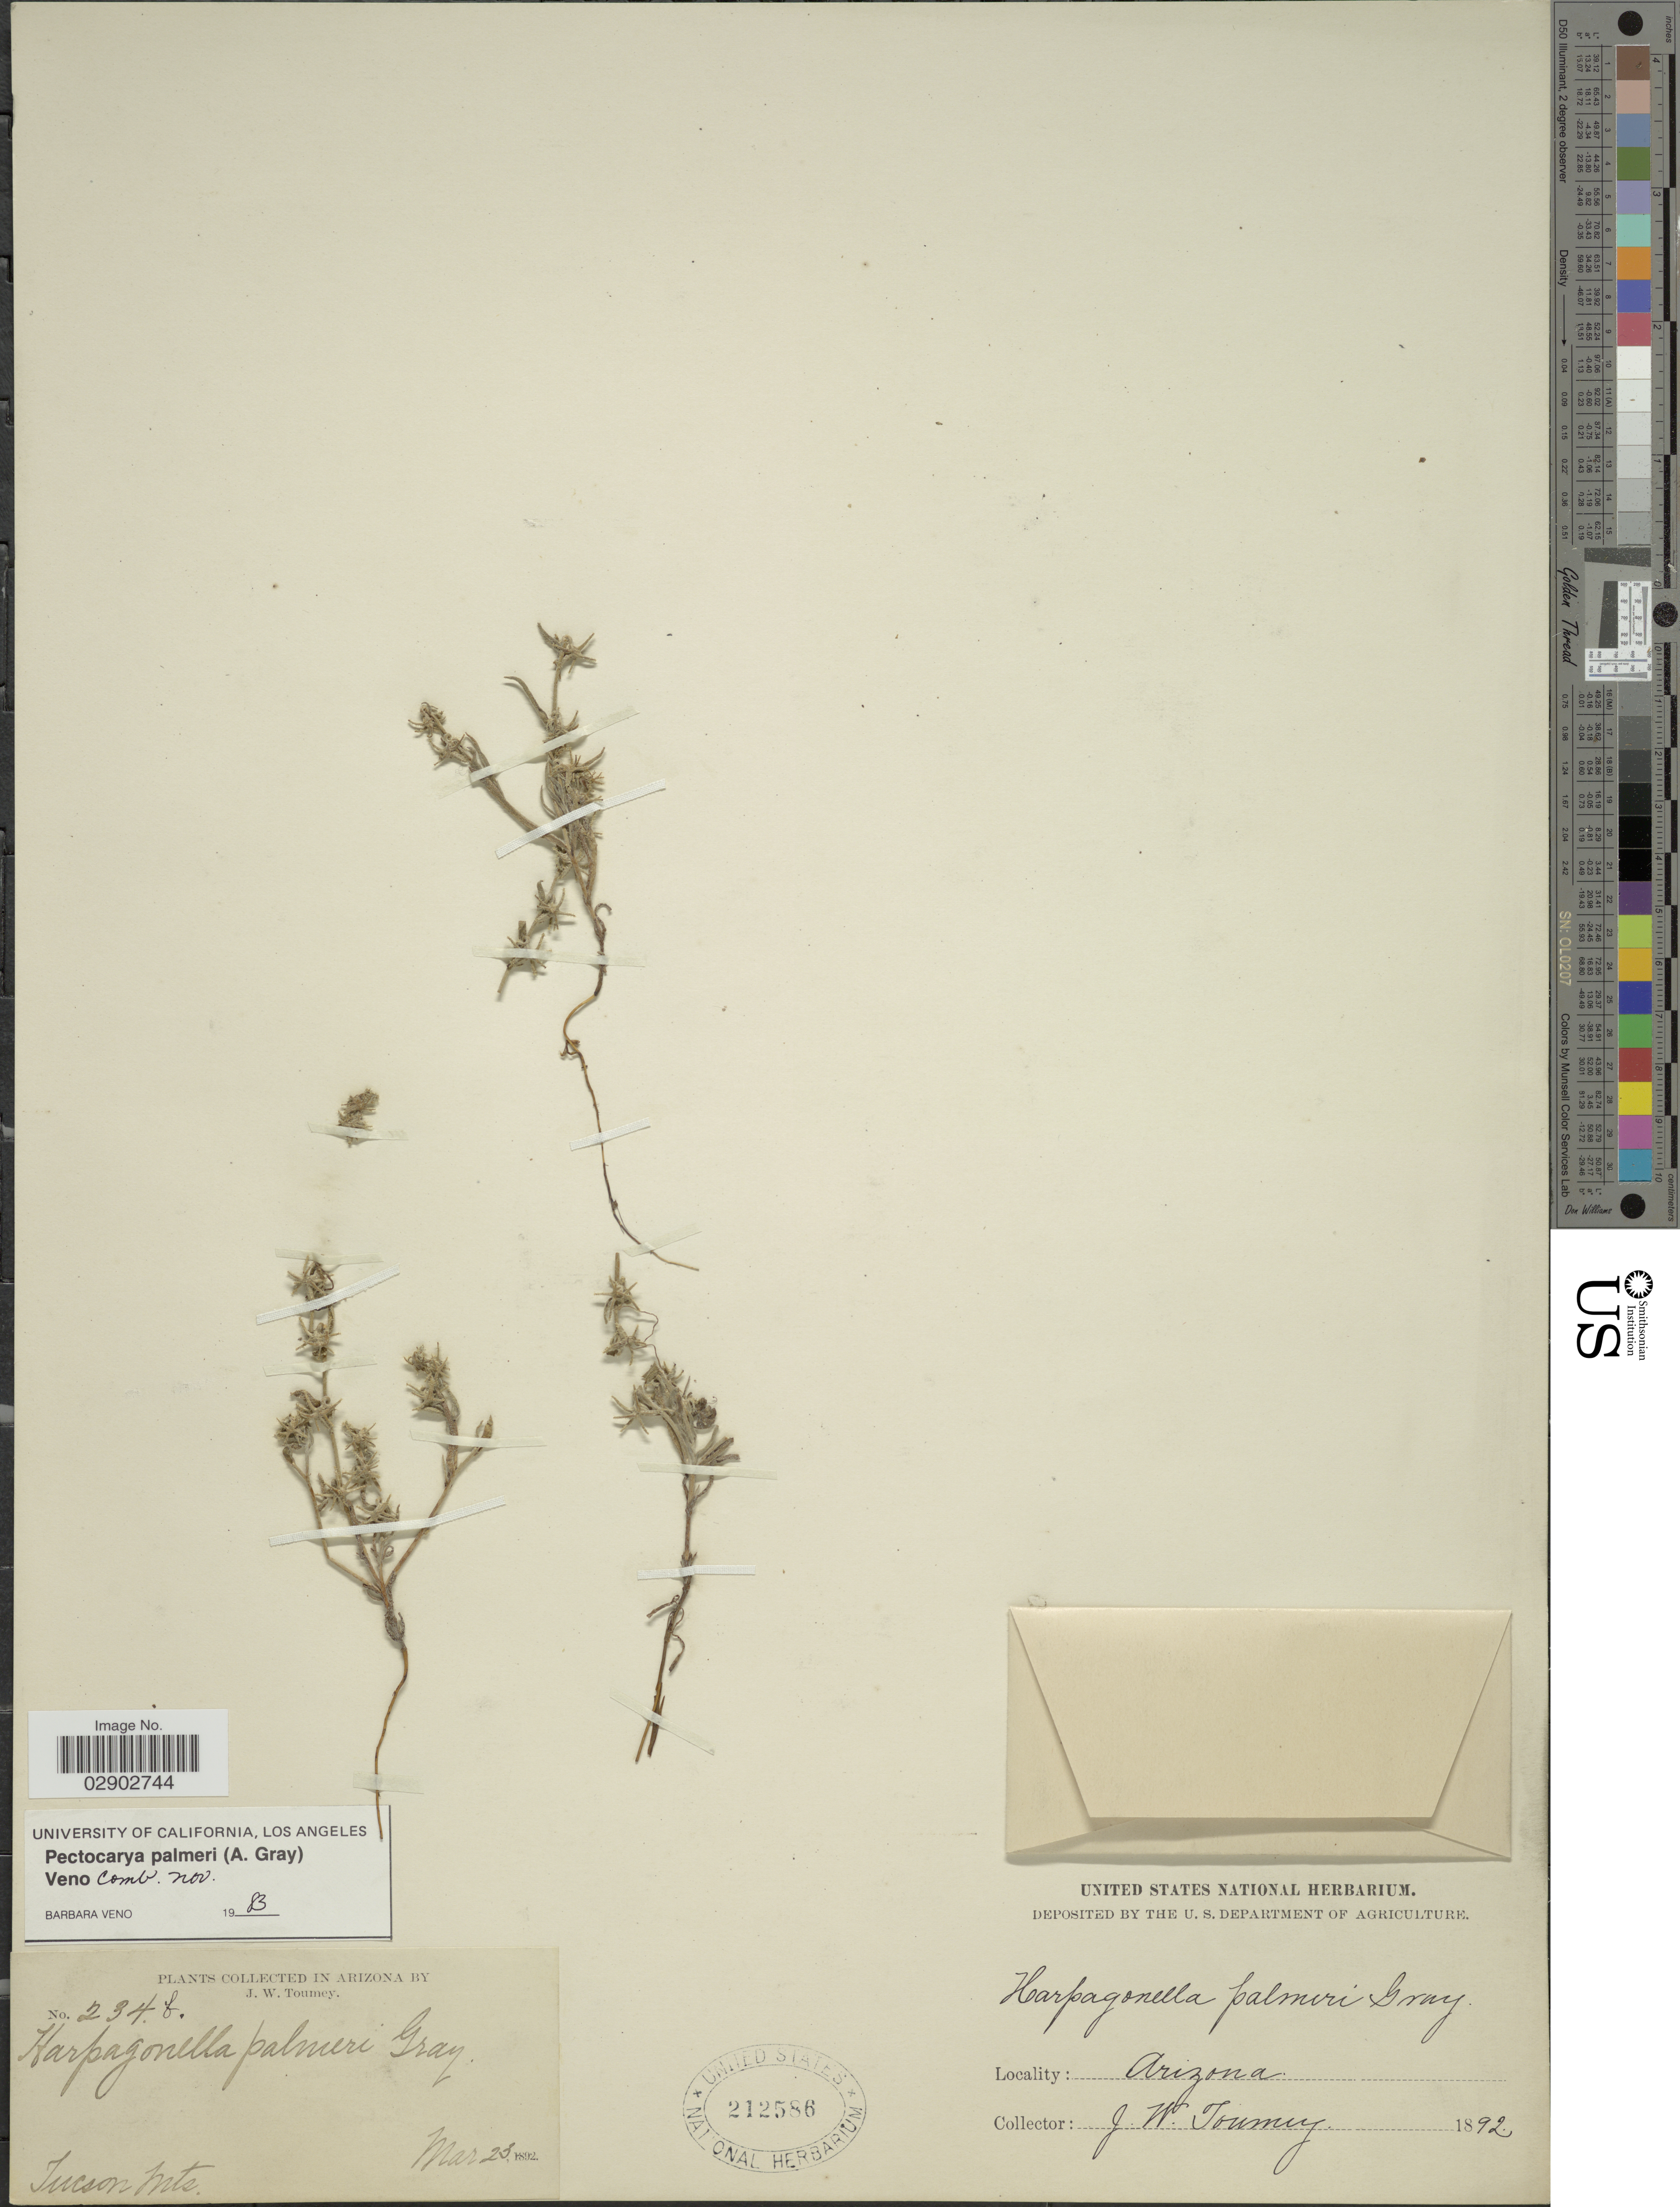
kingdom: Plantae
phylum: Tracheophyta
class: Magnoliopsida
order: Boraginales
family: Boraginaceae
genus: Harpagonella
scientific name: Harpagonella palmeri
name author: A. Gray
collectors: J. W. Toumey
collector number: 234b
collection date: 1892-03-23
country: United States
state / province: Arizona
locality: Tucson Mts.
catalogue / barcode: US 212586